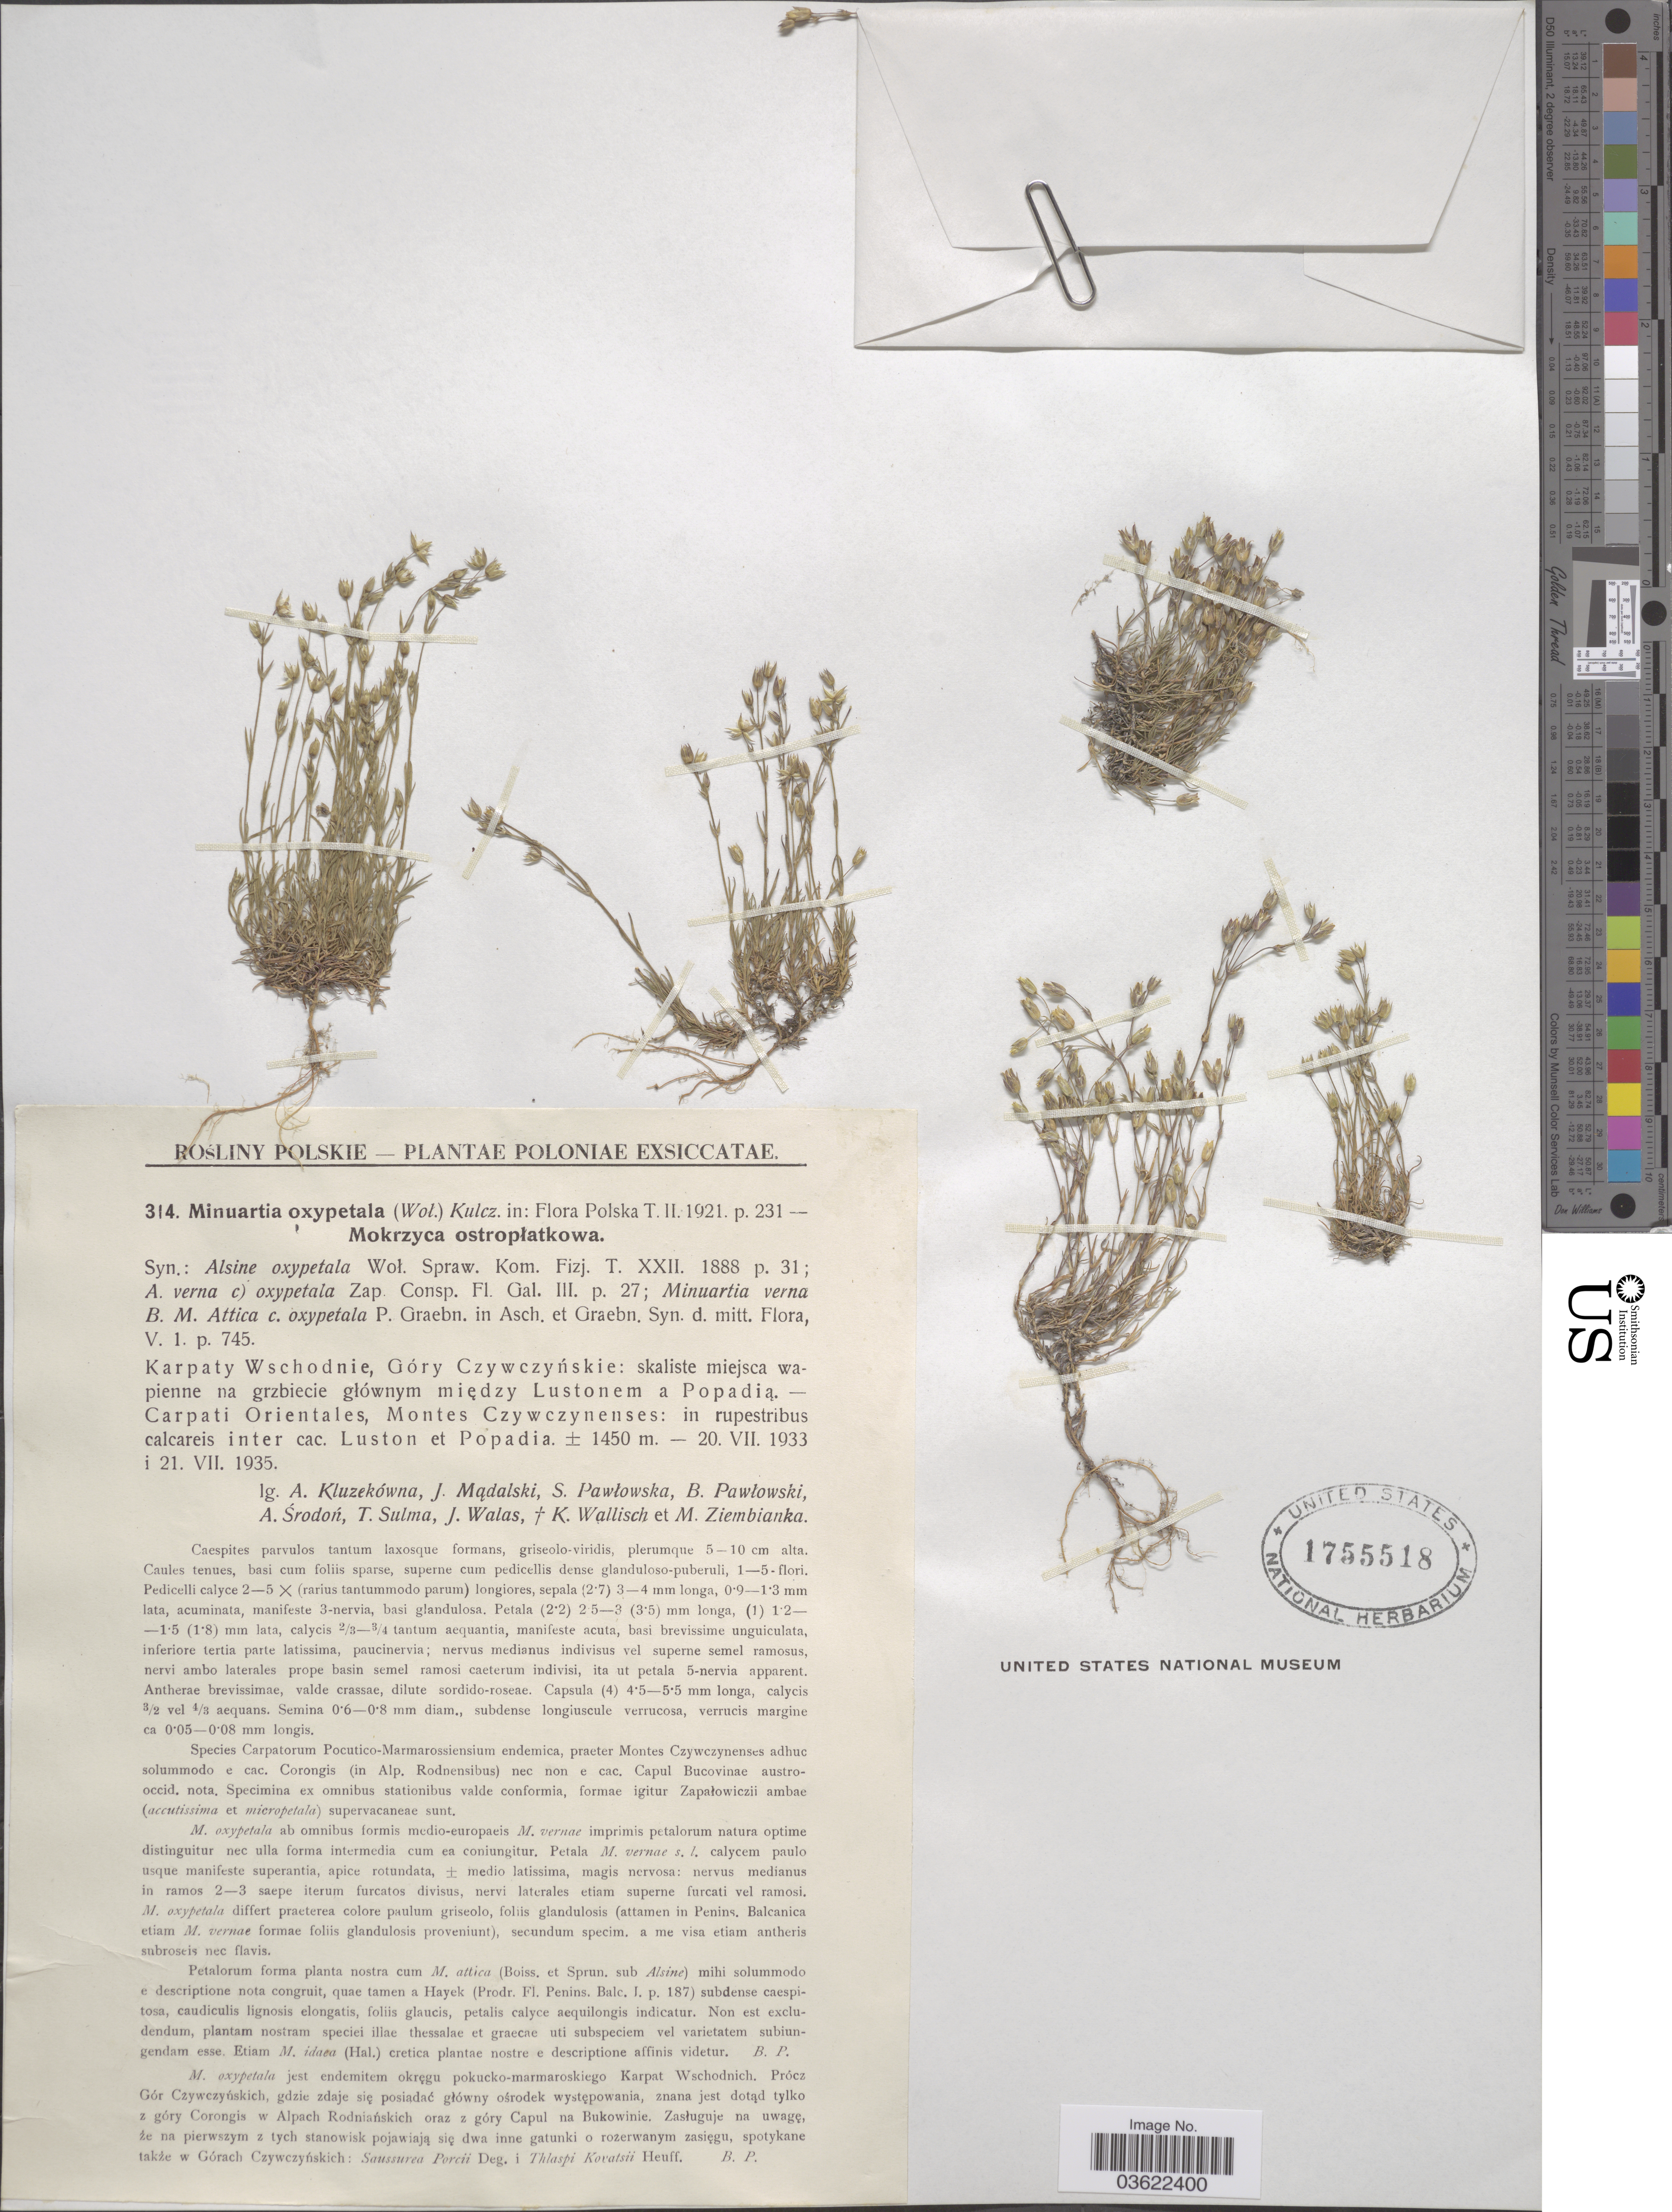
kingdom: Plantae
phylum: Tracheophyta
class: Magnoliopsida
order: Caryophyllales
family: Caryophyllaceae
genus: Arenaria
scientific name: Arenaria oxypetala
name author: Sm.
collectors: A. Kluzekówna, J. Madalski, S. Pawlowska, B. Pawlowski & et al.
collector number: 314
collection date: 1933-07-20/1935-07-21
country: Poland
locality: Poloniæ. Carpati Orientales, Montes Czywczynenses: in rupestribus calcareis inter cac. Luston et Popadia.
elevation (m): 1450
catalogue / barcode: US 1755518